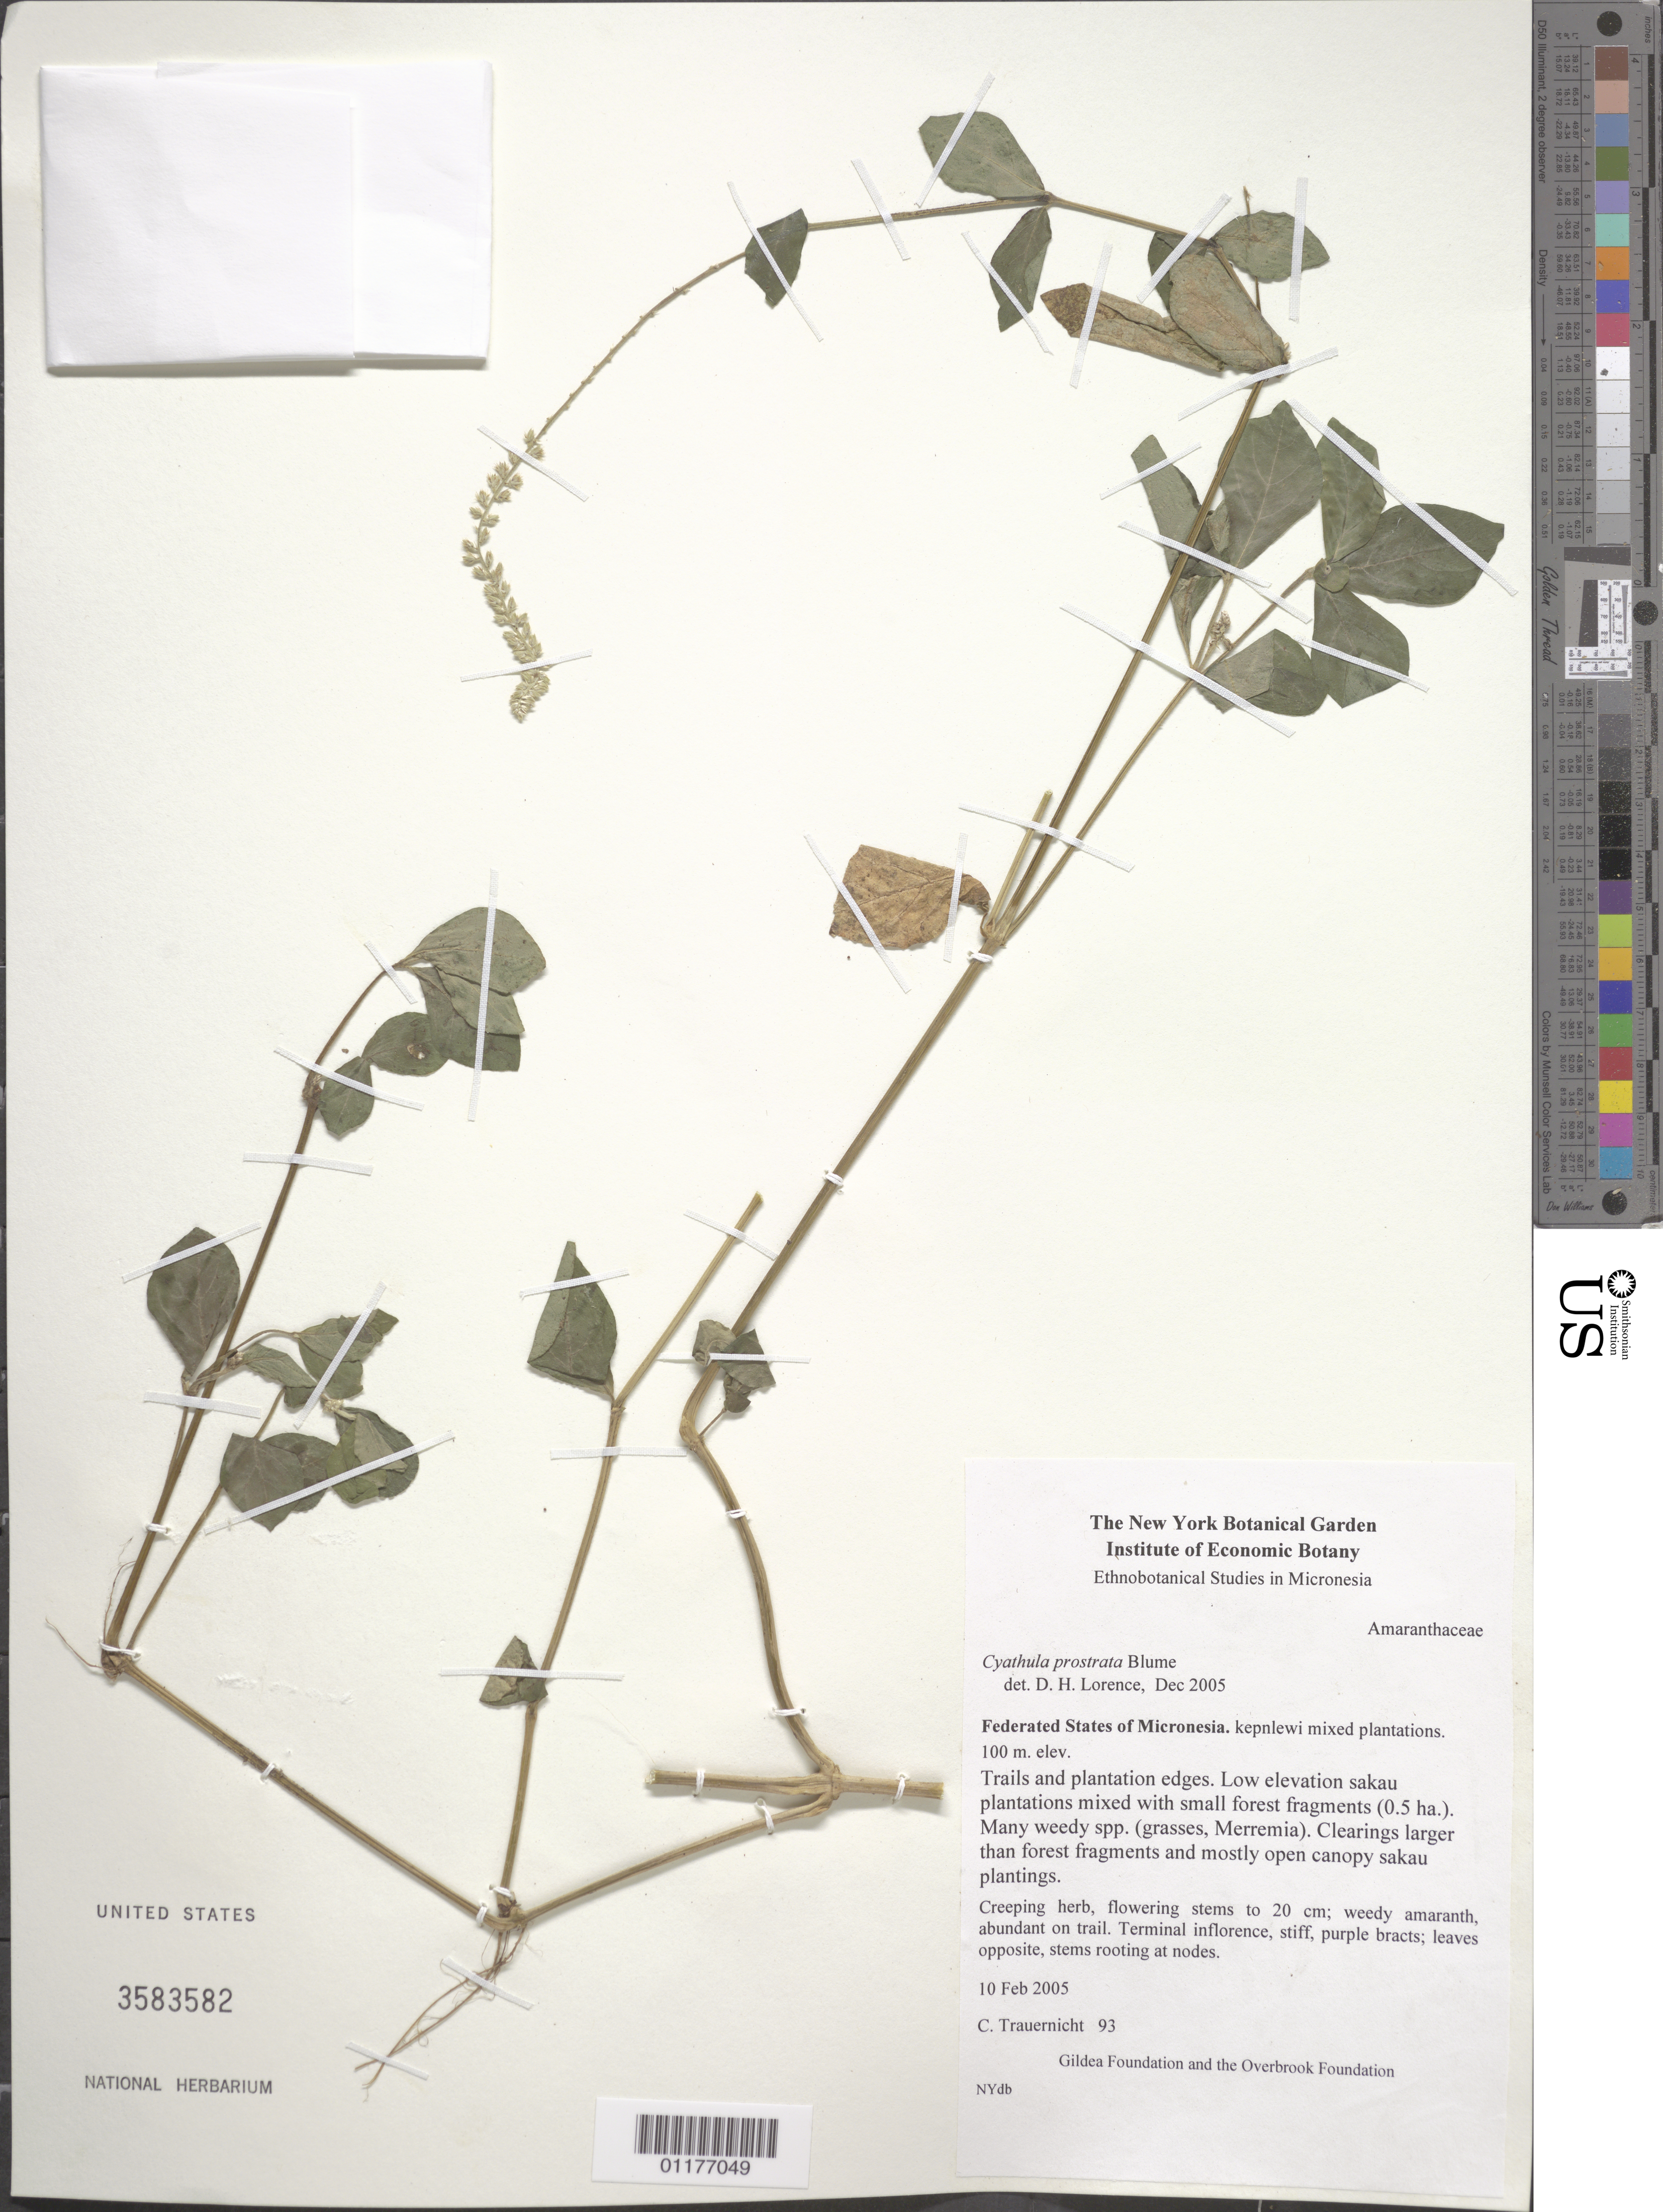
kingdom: Plantae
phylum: Tracheophyta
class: Magnoliopsida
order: Caryophyllales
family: Amaranthaceae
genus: Cyathula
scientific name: Cyathula prostrata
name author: (L.) Blume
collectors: C. Trauernicht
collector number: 93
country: Micronesia, Federated States of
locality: kepnlewi mixed plantation.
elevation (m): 100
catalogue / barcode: US 3583582